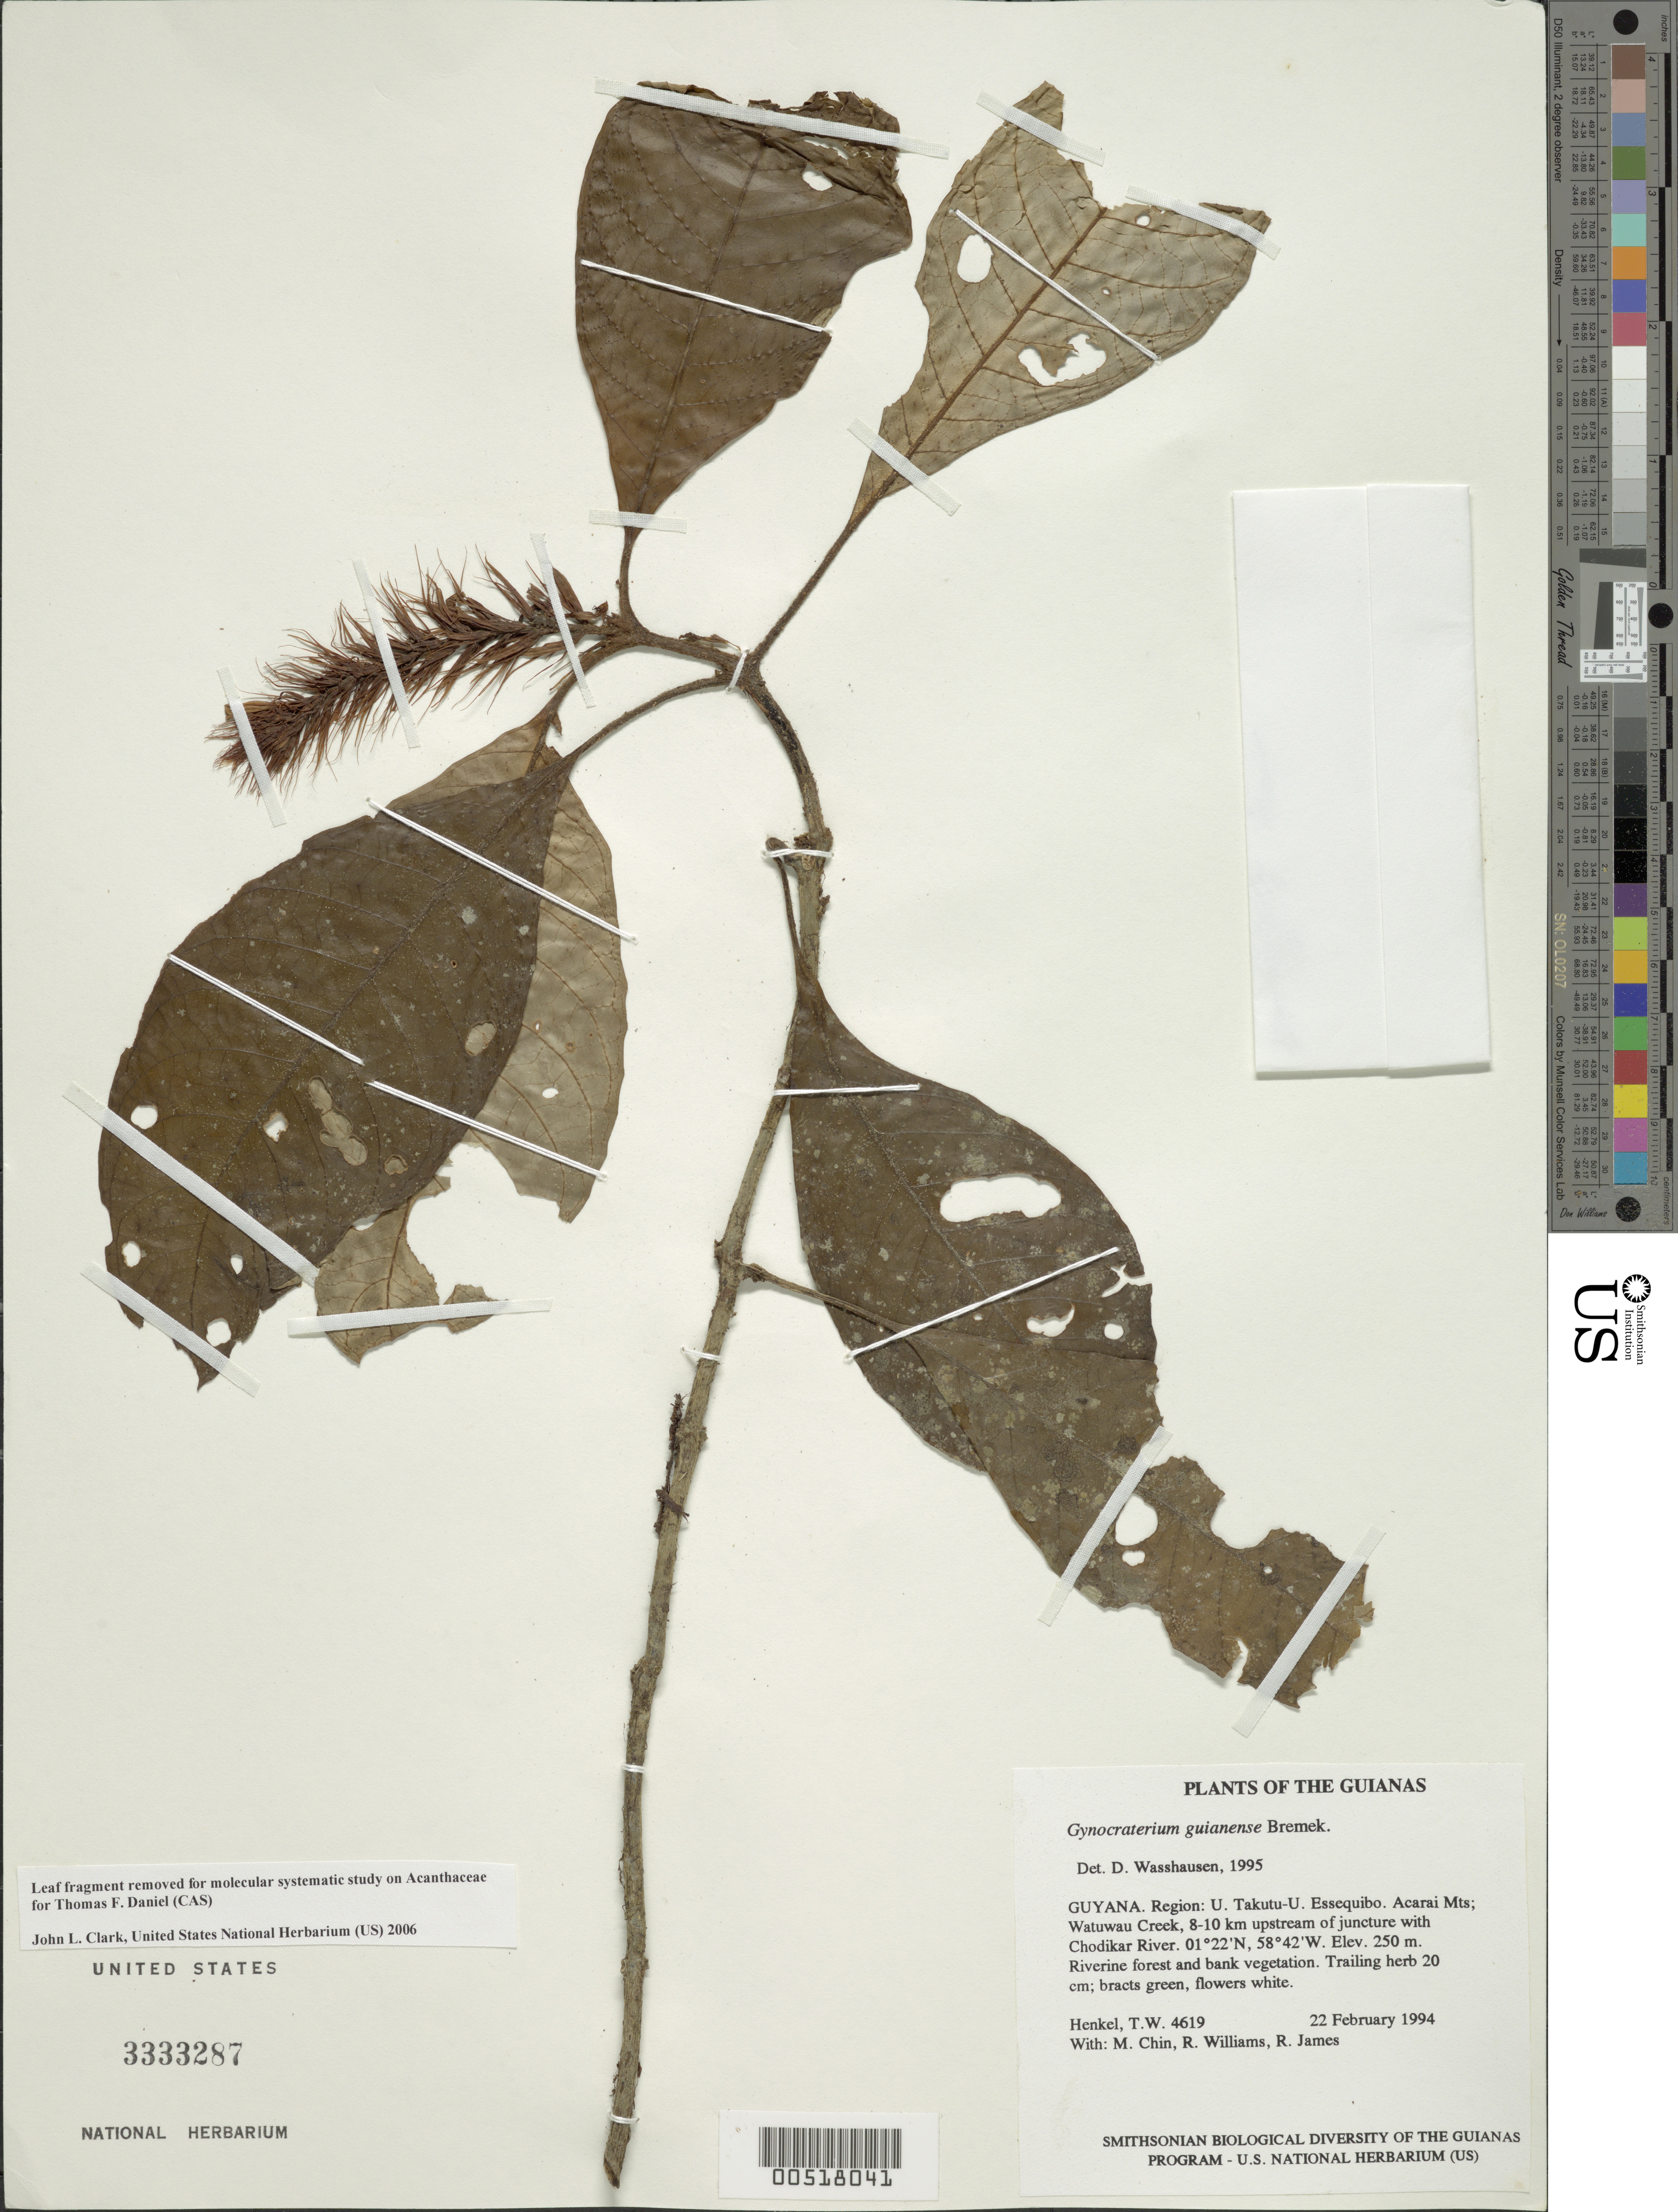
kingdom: Plantae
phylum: Tracheophyta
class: Magnoliopsida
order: Lamiales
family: Acanthaceae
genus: Gynocraterium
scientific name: Gynocraterium guianense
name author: Bremek.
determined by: Wasshausen, Dieter C., (BOT), Smithsonian Institution - National Museum of Natural History (UNITED STATES)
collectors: T. Henkel, M. Chin, R. Williams & R. James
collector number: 4619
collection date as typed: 22 February 1994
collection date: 1994-02-22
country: Guyana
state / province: U. Takutu-U. Essequibo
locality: Acarai Mts; Watuwau Creek, 8-10 km upstream of juncture with Chodikar River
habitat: Riverine forest and bank vegetation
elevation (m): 250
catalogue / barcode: US 3333287